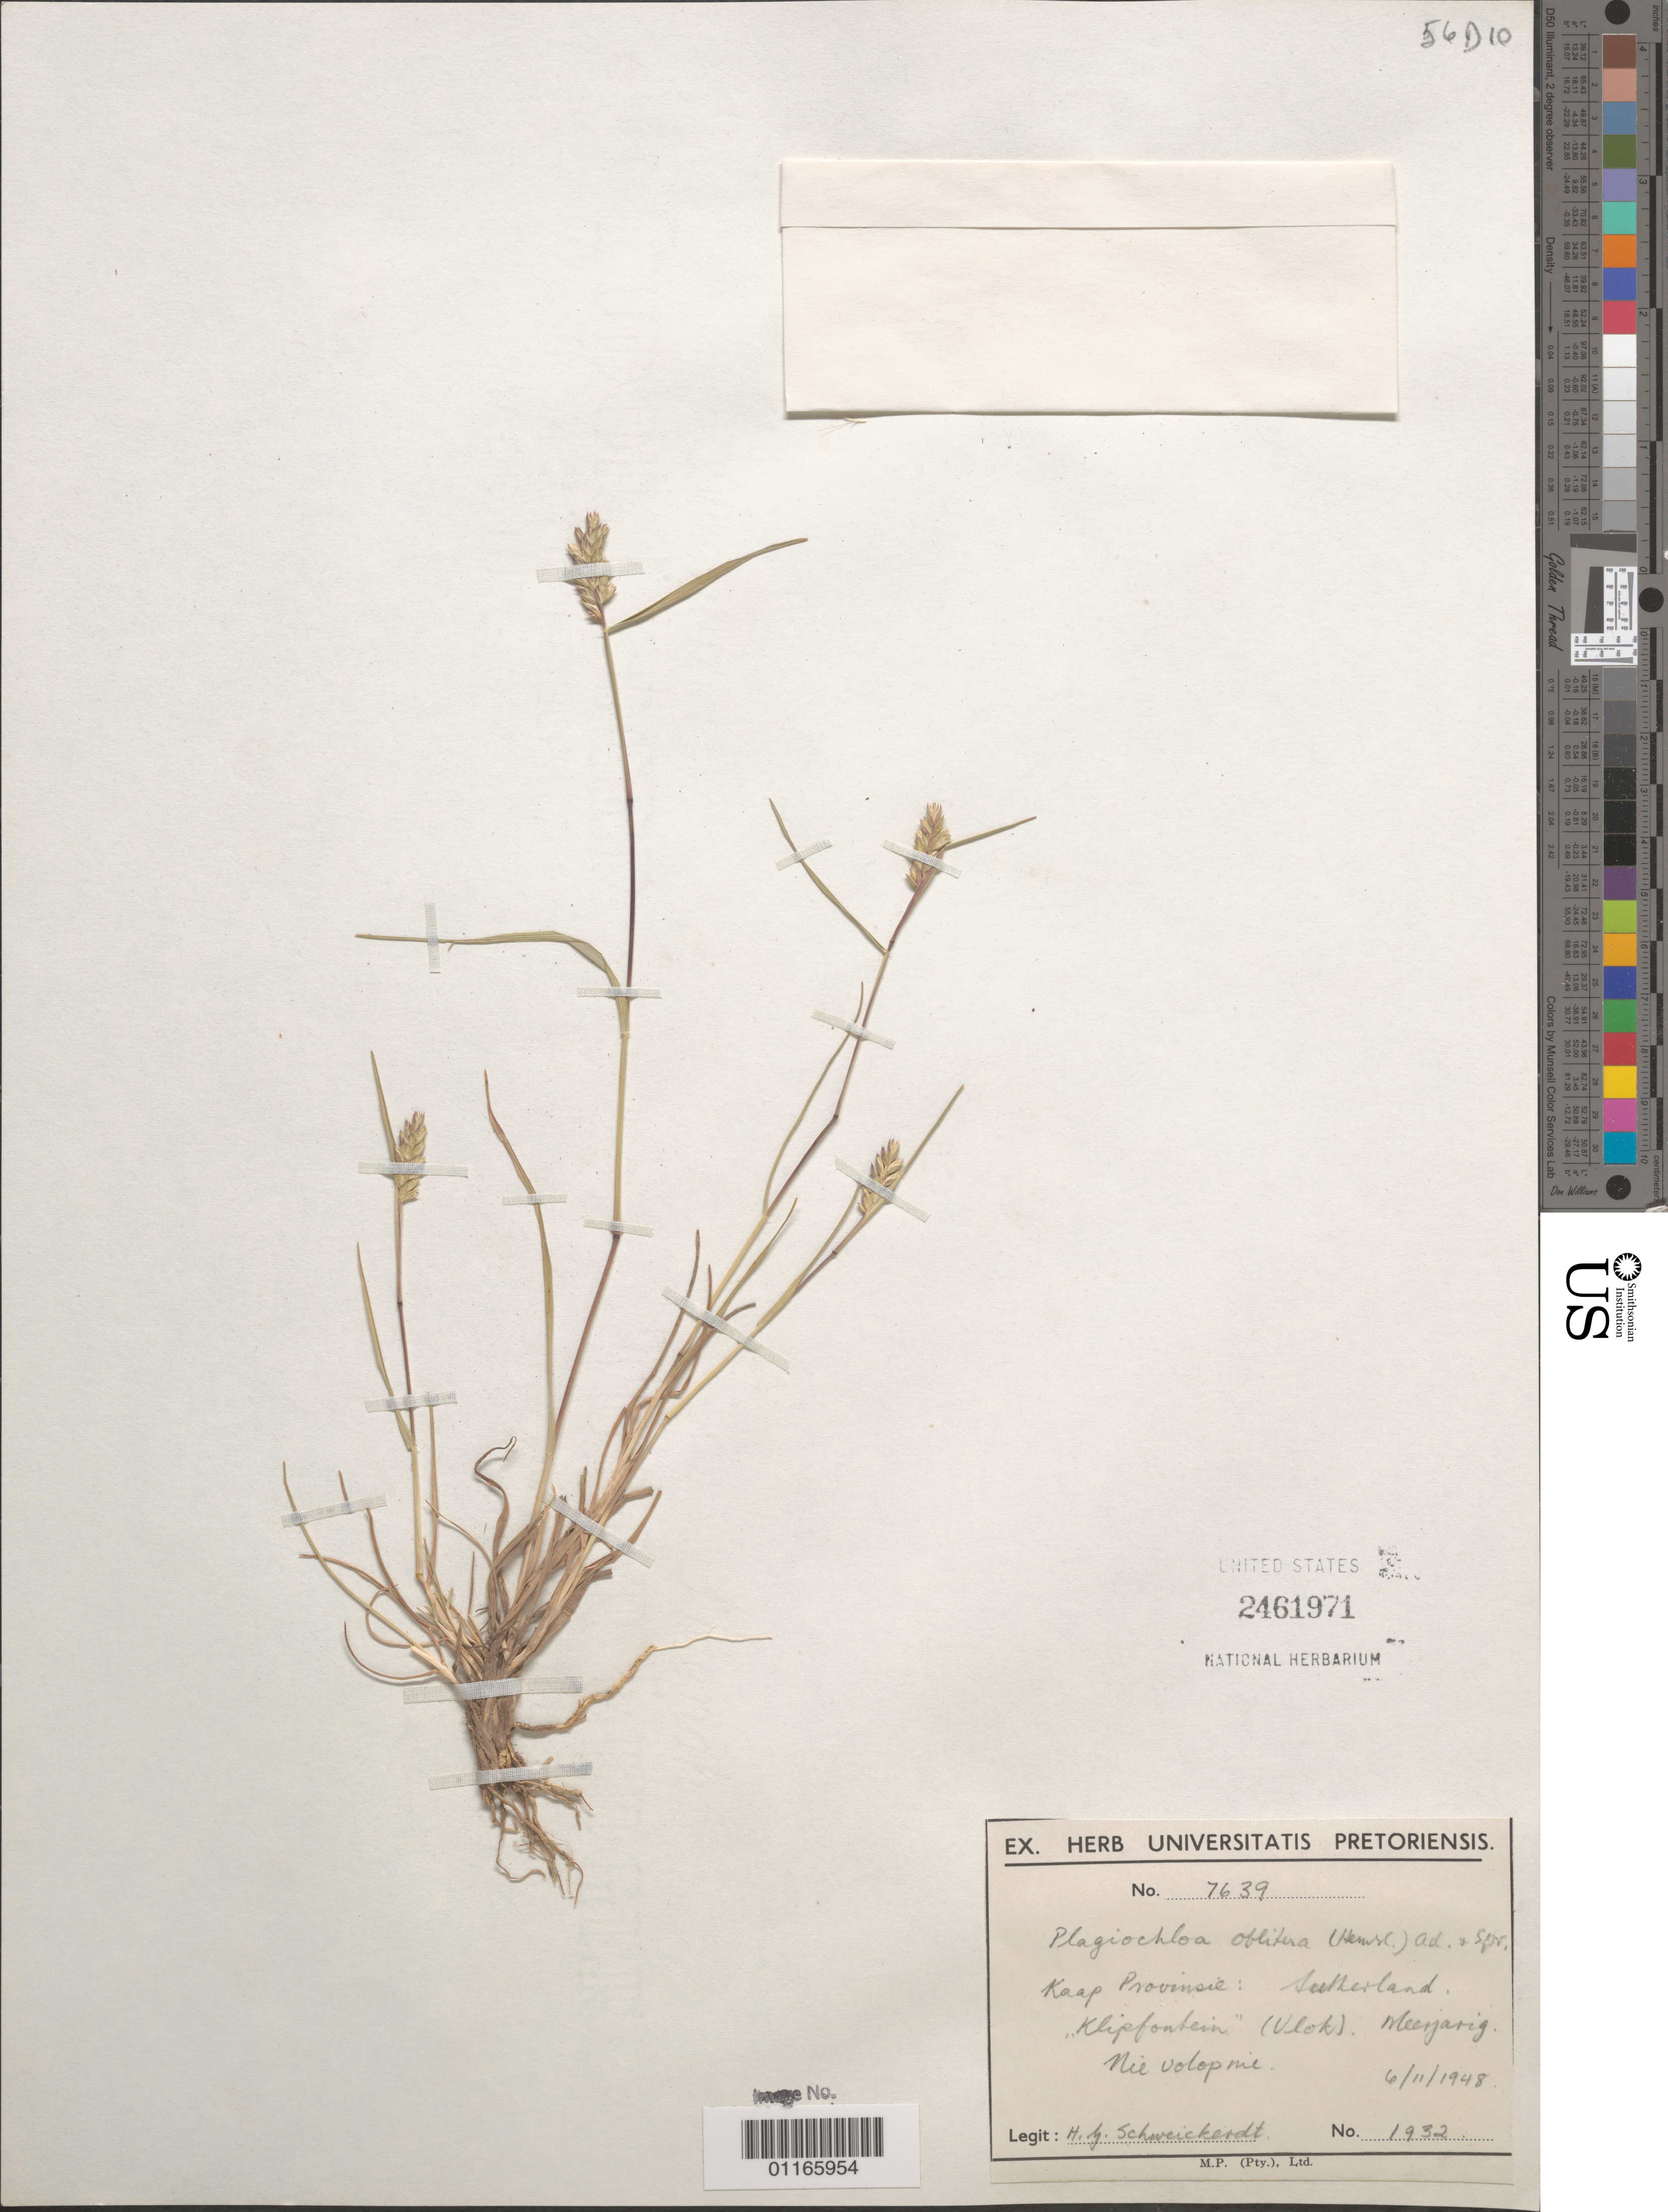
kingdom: Plantae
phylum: Tracheophyta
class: Liliopsida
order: Poales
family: Poaceae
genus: Plagiochloa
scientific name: Plagiochloa oblitera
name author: (Hemsl.) Adamson & Sprague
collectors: H. Schweickerdt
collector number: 1932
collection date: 1948-06-11 or 1948-11-06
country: South Africa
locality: Kaap Province: Sutherland. "Klipfonbein"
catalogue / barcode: US 2461971